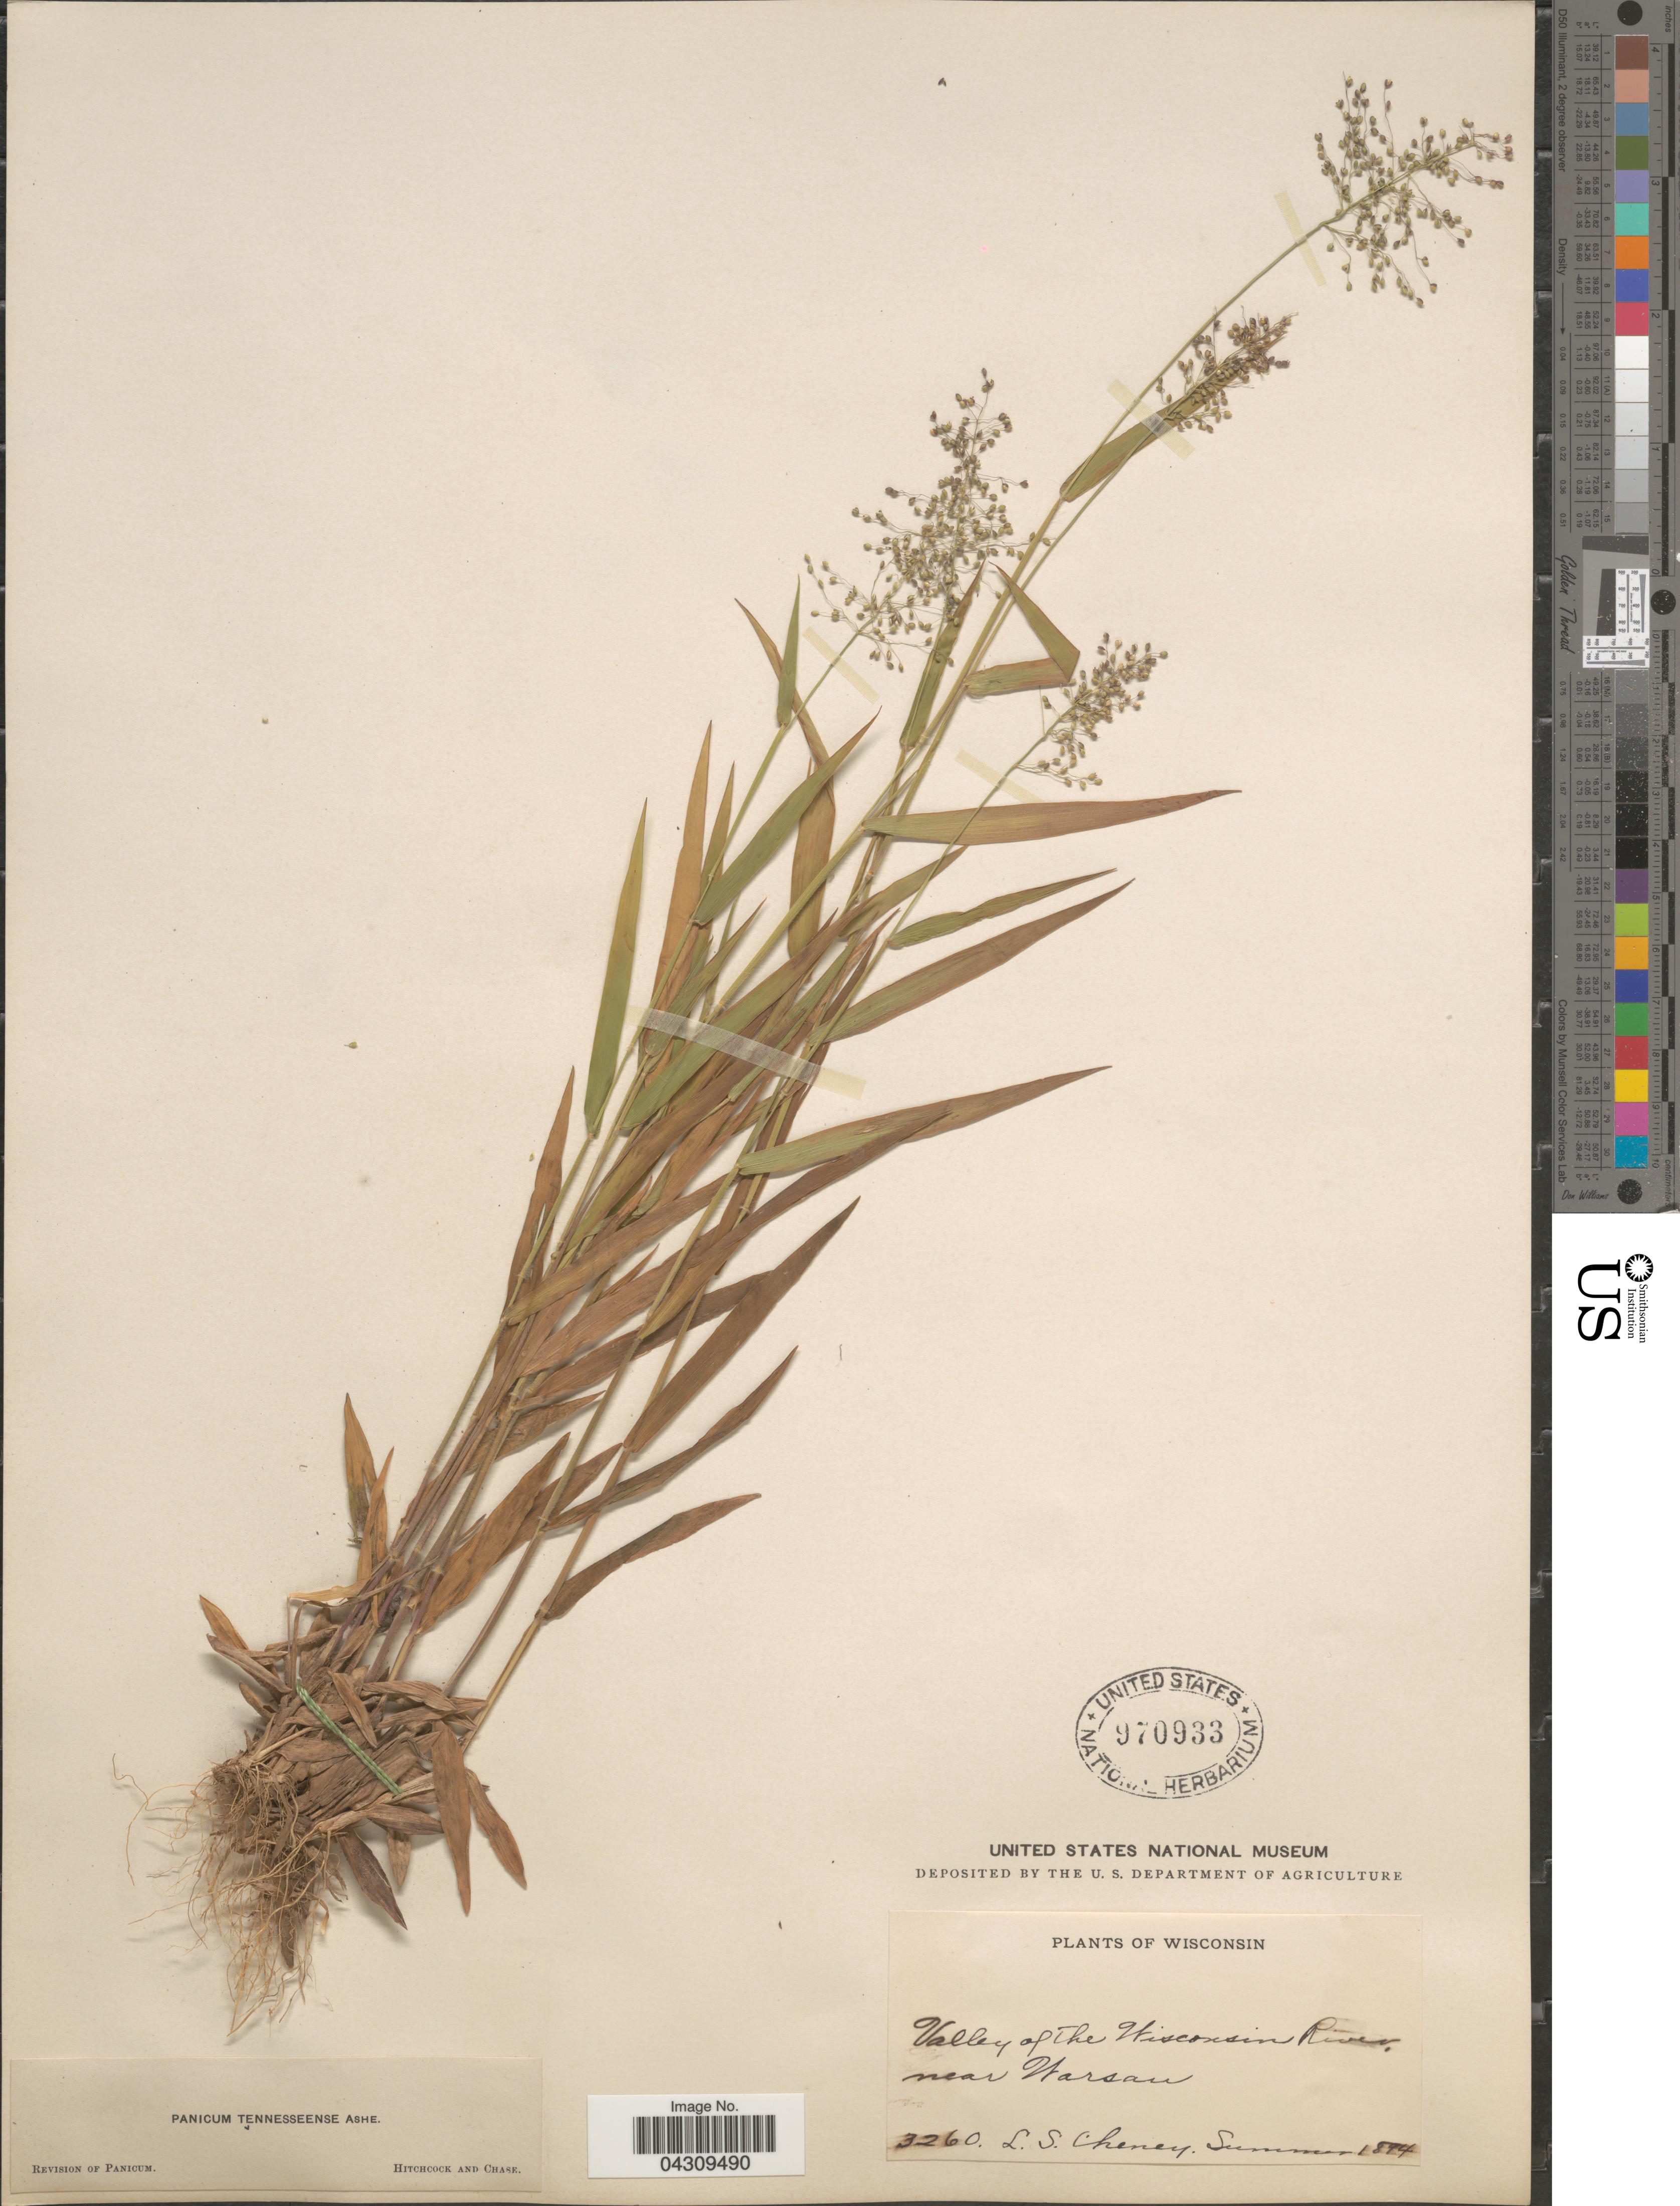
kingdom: Plantae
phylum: Tracheophyta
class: Liliopsida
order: Poales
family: Poaceae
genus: Dichanthelium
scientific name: Dichanthelium acuminatum var. acuminatum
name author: (Sw.) Gould & C.A. Clark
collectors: L. Cheney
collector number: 3260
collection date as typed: Summer 1894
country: United States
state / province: Wisconsin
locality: Valley of the Wisconsin River, near Warsaw.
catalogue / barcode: US 970933